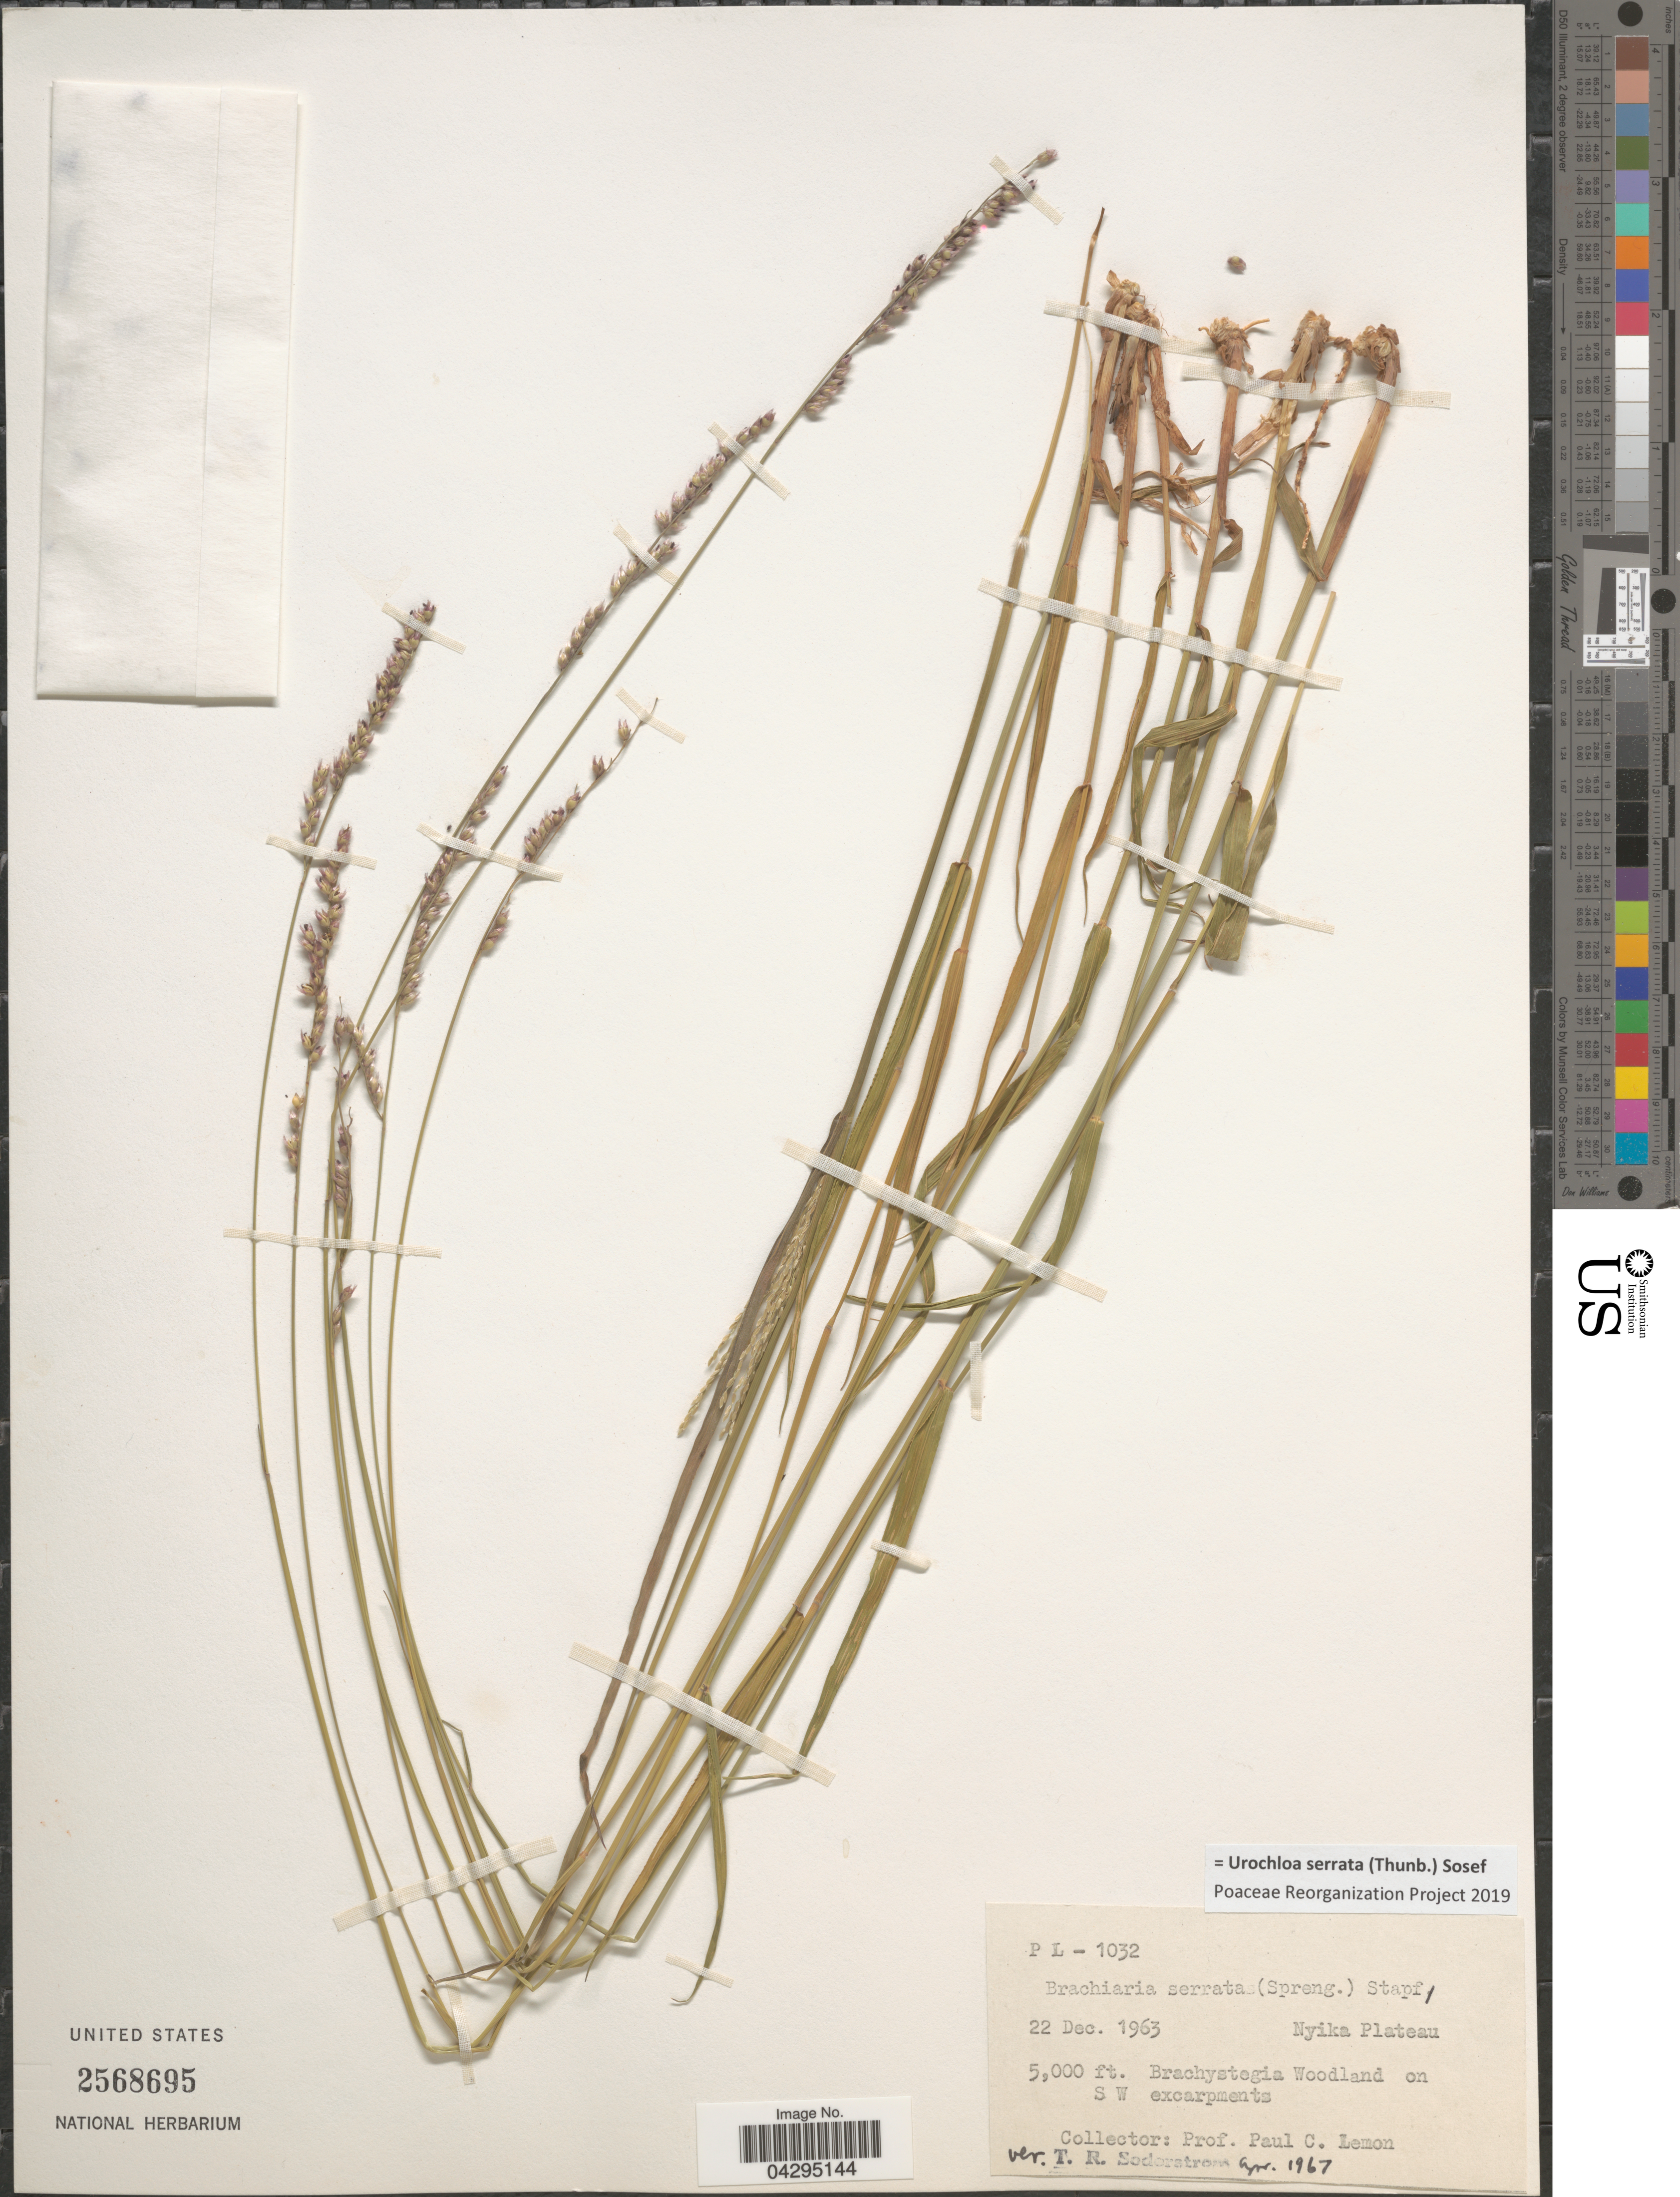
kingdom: Plantae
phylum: Tracheophyta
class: Liliopsida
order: Poales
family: Poaceae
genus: Urochloa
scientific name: Urochloa serrata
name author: (Thunb.) Sosef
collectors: P. Lemon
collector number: PL-1032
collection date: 1963-12-22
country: Malawi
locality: Nyika Plateau. On S W excarpments.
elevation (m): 1524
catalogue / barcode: US 2568695